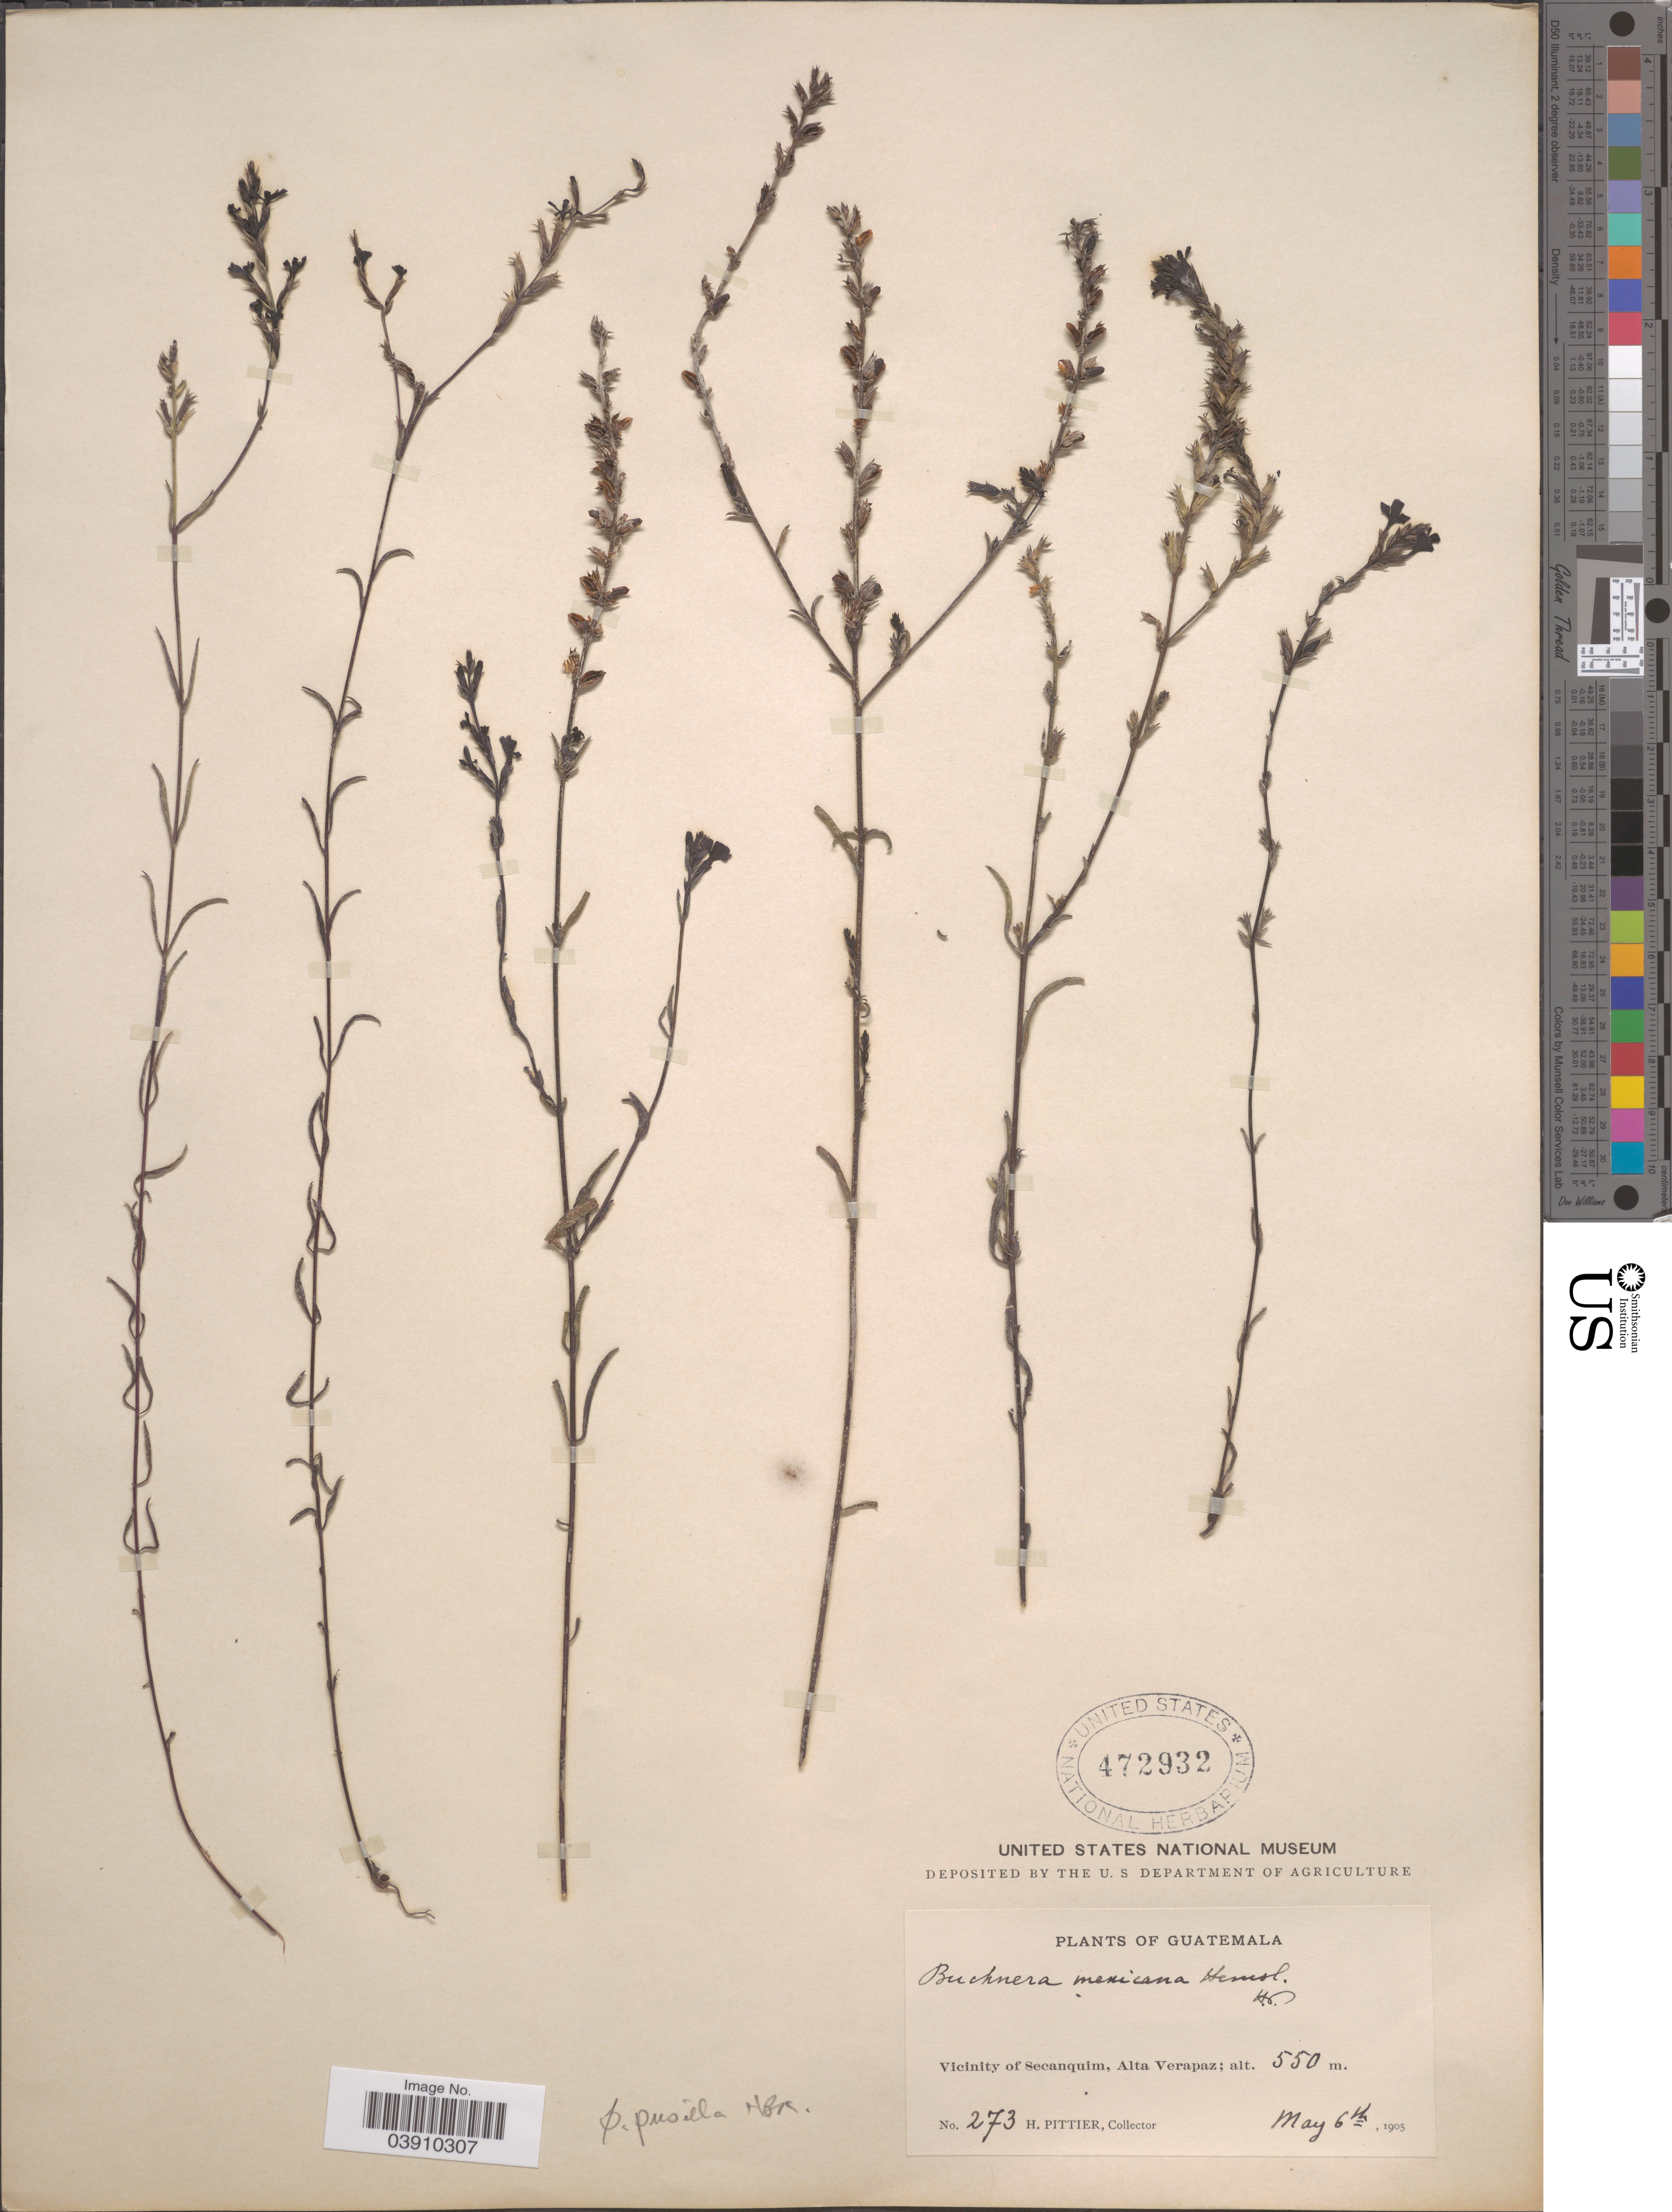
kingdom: Plantae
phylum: Tracheophyta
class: Magnoliopsida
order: Lamiales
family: Orobanchaceae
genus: Buchnera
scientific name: Buchnera pusilla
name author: Kunth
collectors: H. F. Pittier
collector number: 273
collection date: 1905-05-06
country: Guatemala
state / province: Alta Verapaz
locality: Vicinity of Secanquim.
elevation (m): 550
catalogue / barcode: US 472932